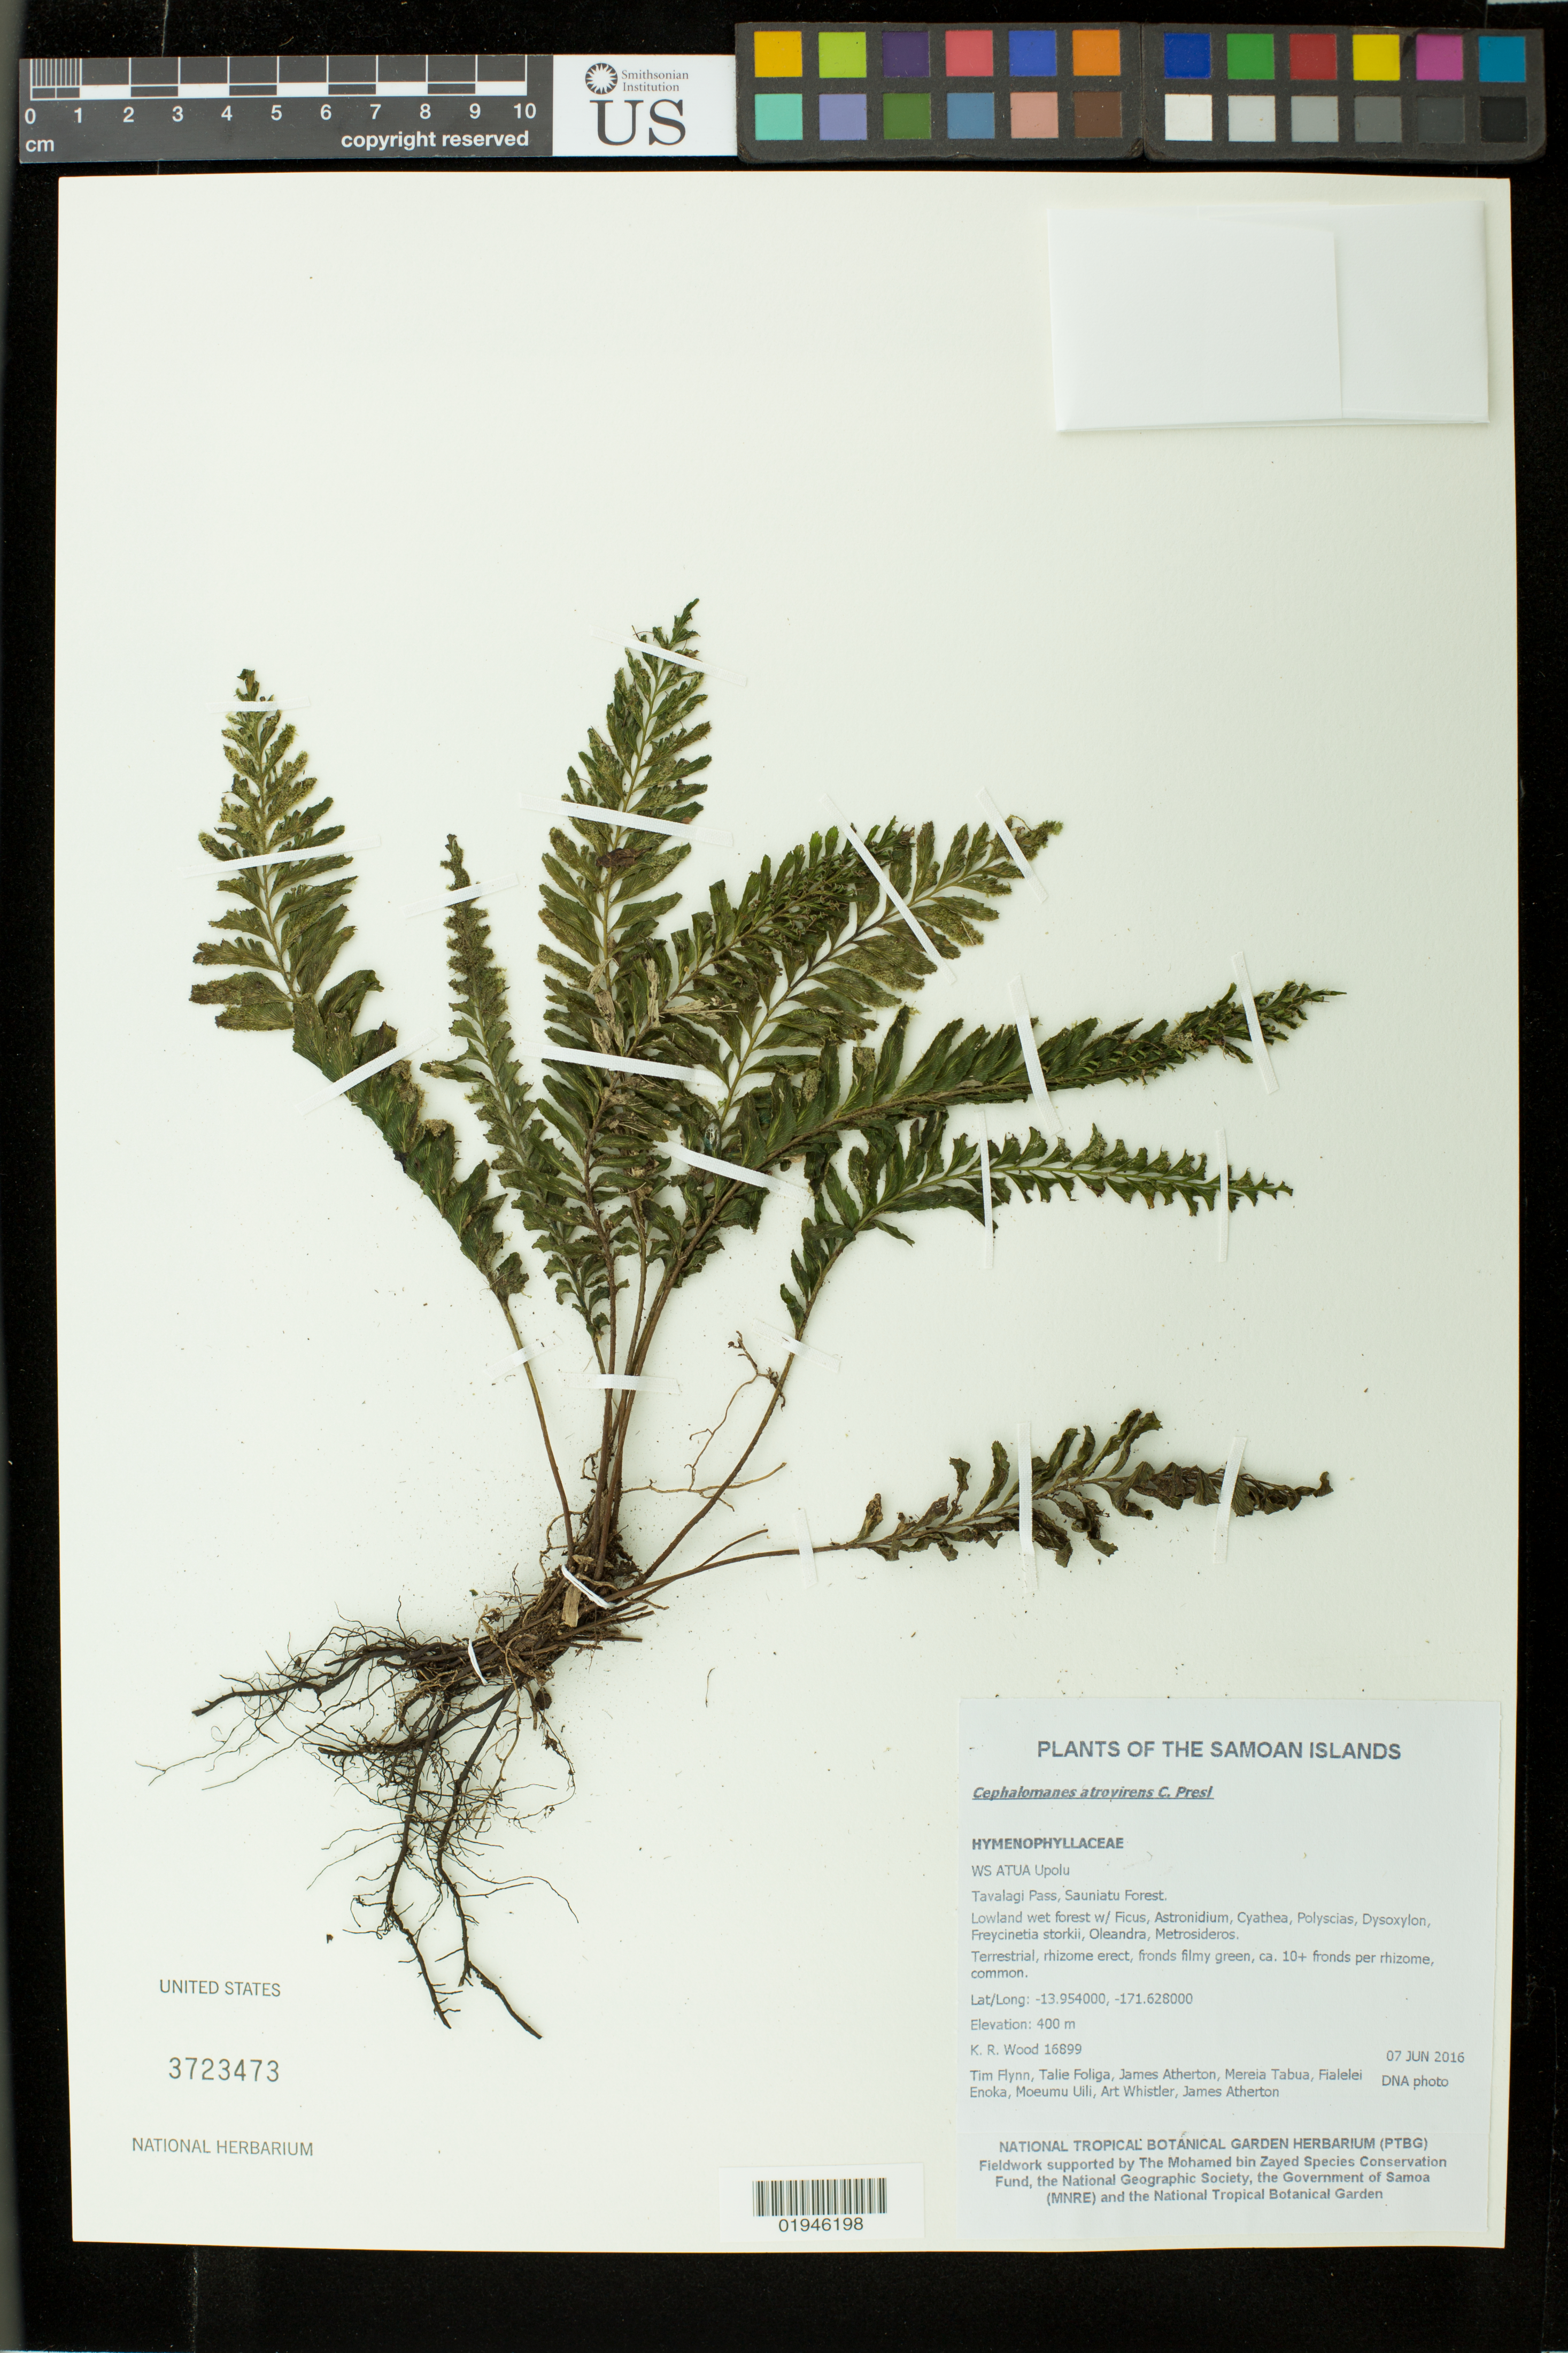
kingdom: Plantae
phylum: Tracheophyta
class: Polypodiopsida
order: Hymenophyllales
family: Hymenophyllaceae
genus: Cephalomanes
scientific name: Cephalomanes atrovirens subsp. boryanum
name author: (Kunze) K. Iwats.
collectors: K. R. Wood, T. W. Flynn, T. Foliga, J. Atherton, M. Tabua, F. Enoka, M. Uili & A. Whistler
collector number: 16899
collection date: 2016-06-07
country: Samoa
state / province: Atua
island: Upolu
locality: Upolu, Tavalagi Pass, Sauniatu Forest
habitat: Lowland wet forest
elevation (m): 400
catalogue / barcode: US 3723473